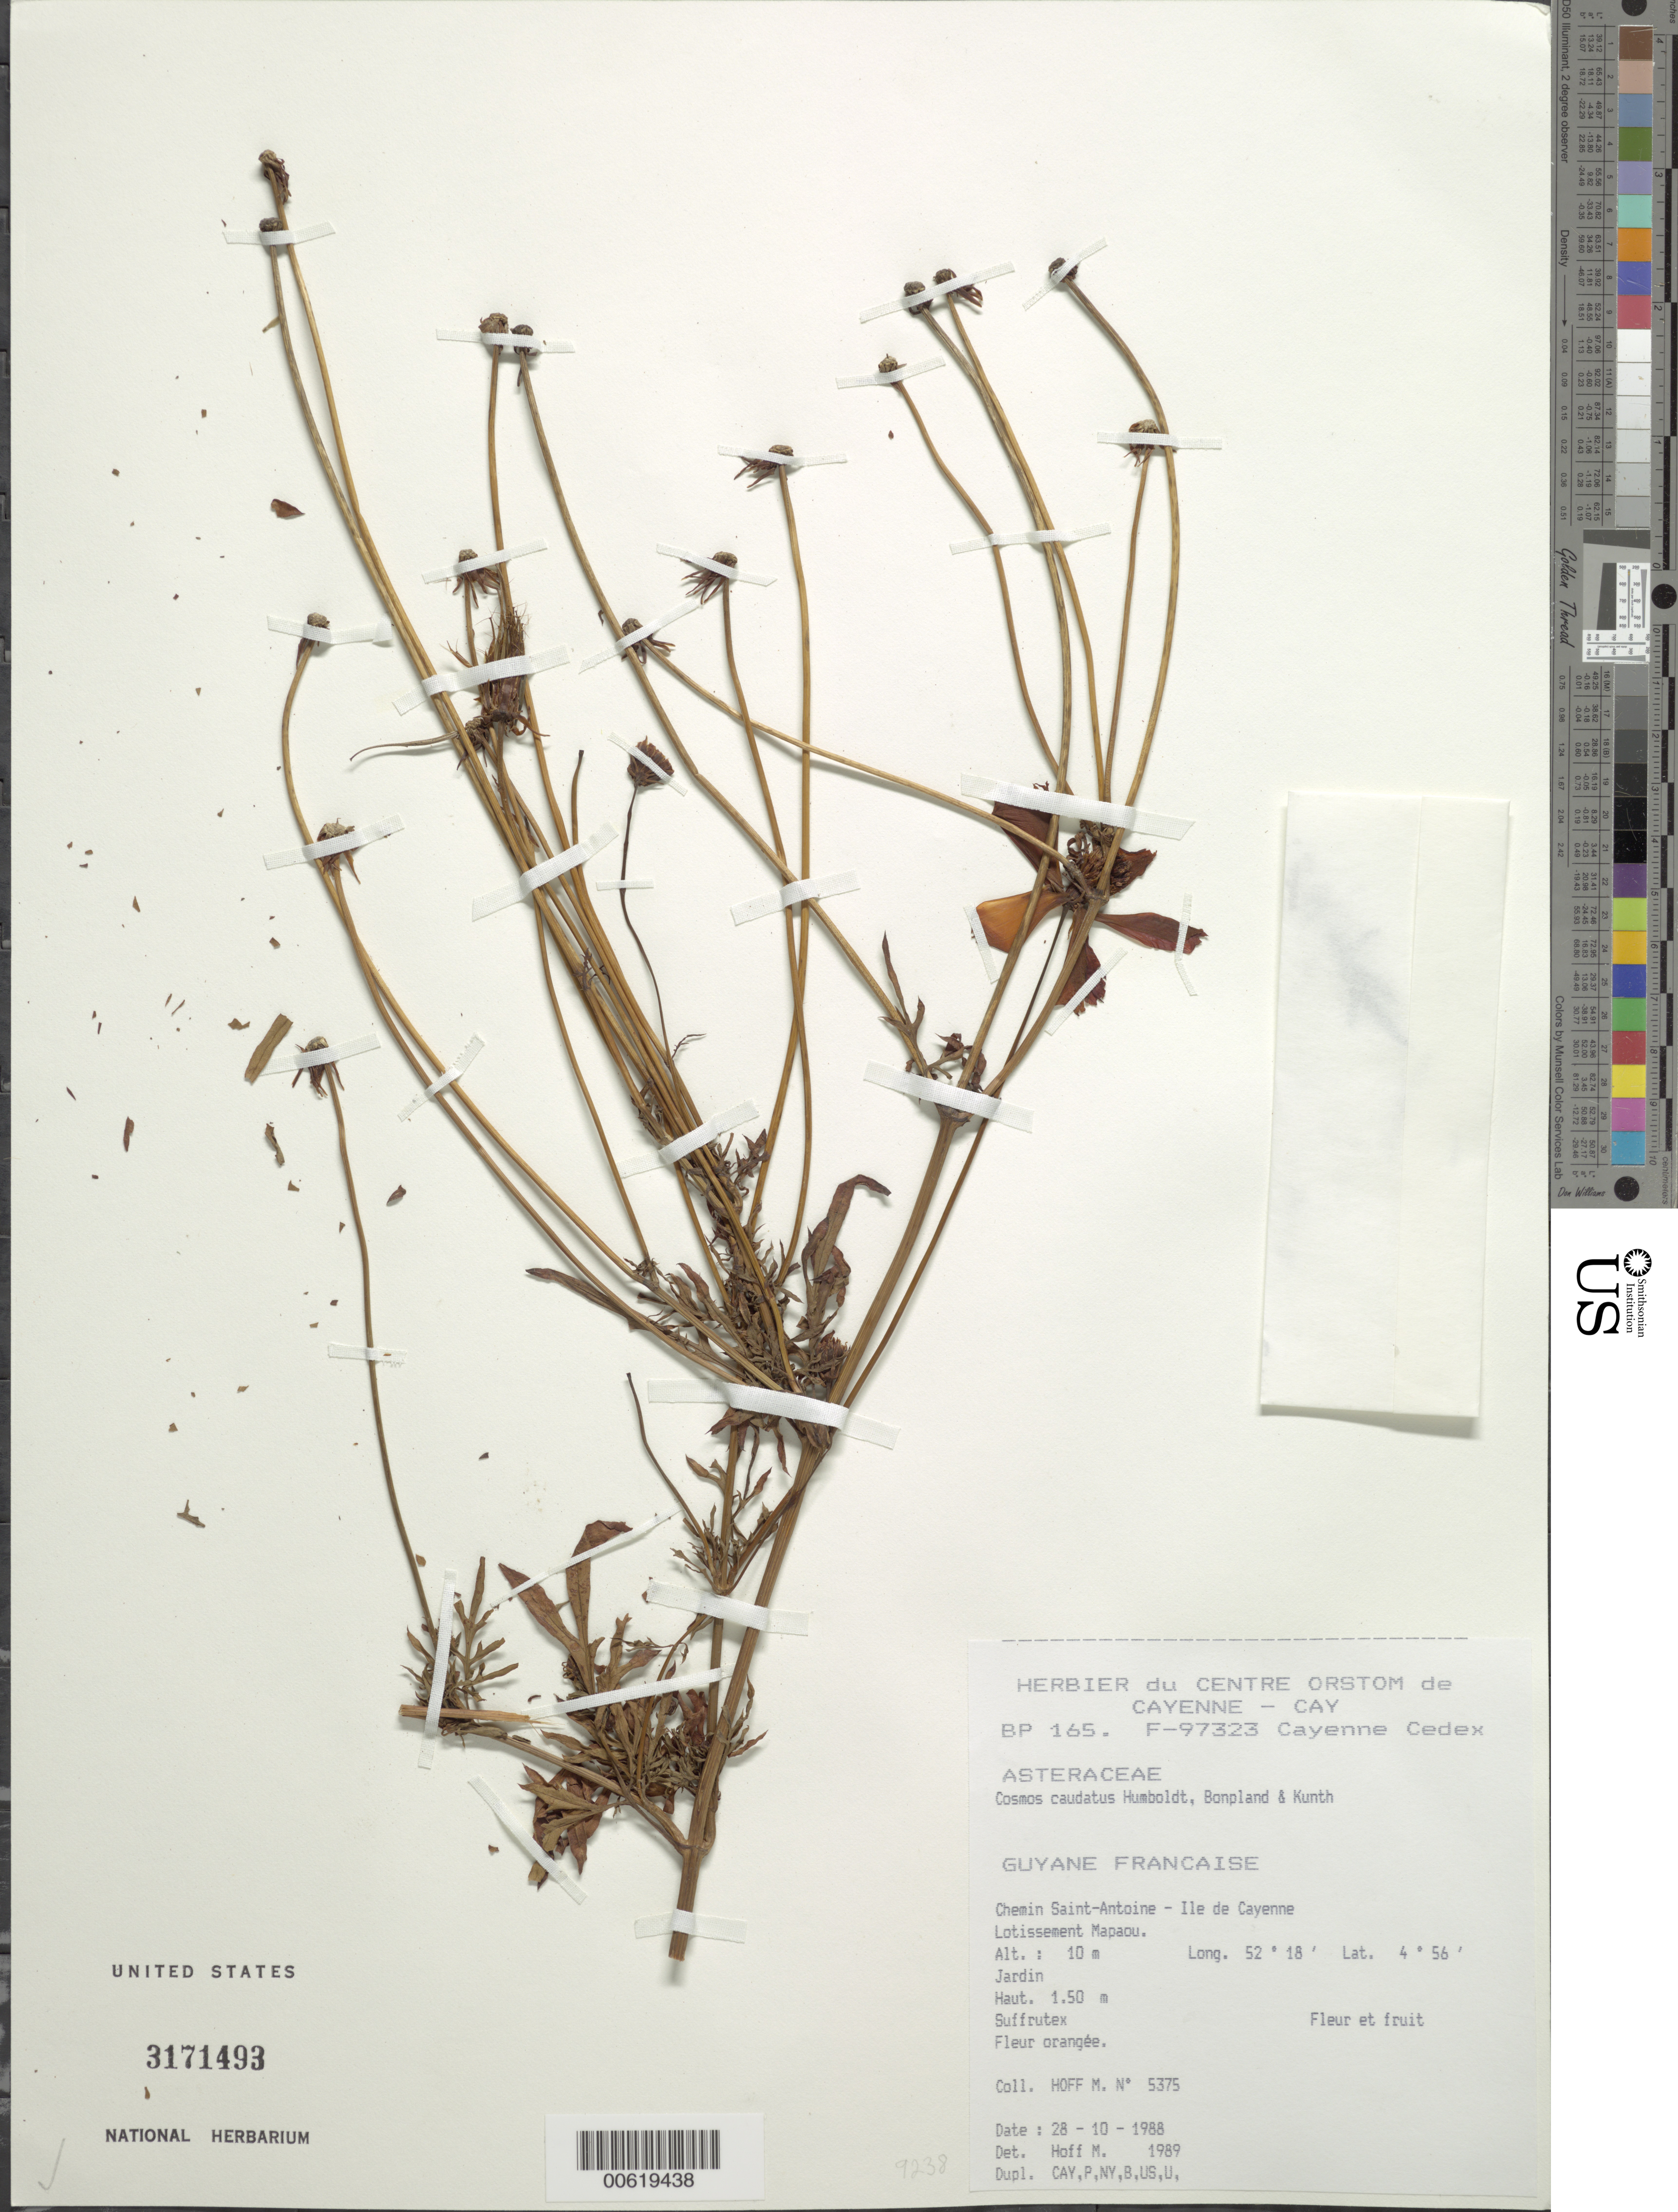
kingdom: Plantae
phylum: Tracheophyta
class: Magnoliopsida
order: Asterales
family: Asteraceae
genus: Cosmos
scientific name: Cosmos caudatus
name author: Kunth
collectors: M. Hoff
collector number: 5375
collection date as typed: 28-Oct-88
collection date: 1988-10-28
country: French Guiana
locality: Chemin Saint-Antoine, Ile de Cayenne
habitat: Jardin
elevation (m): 10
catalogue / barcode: US 3171493